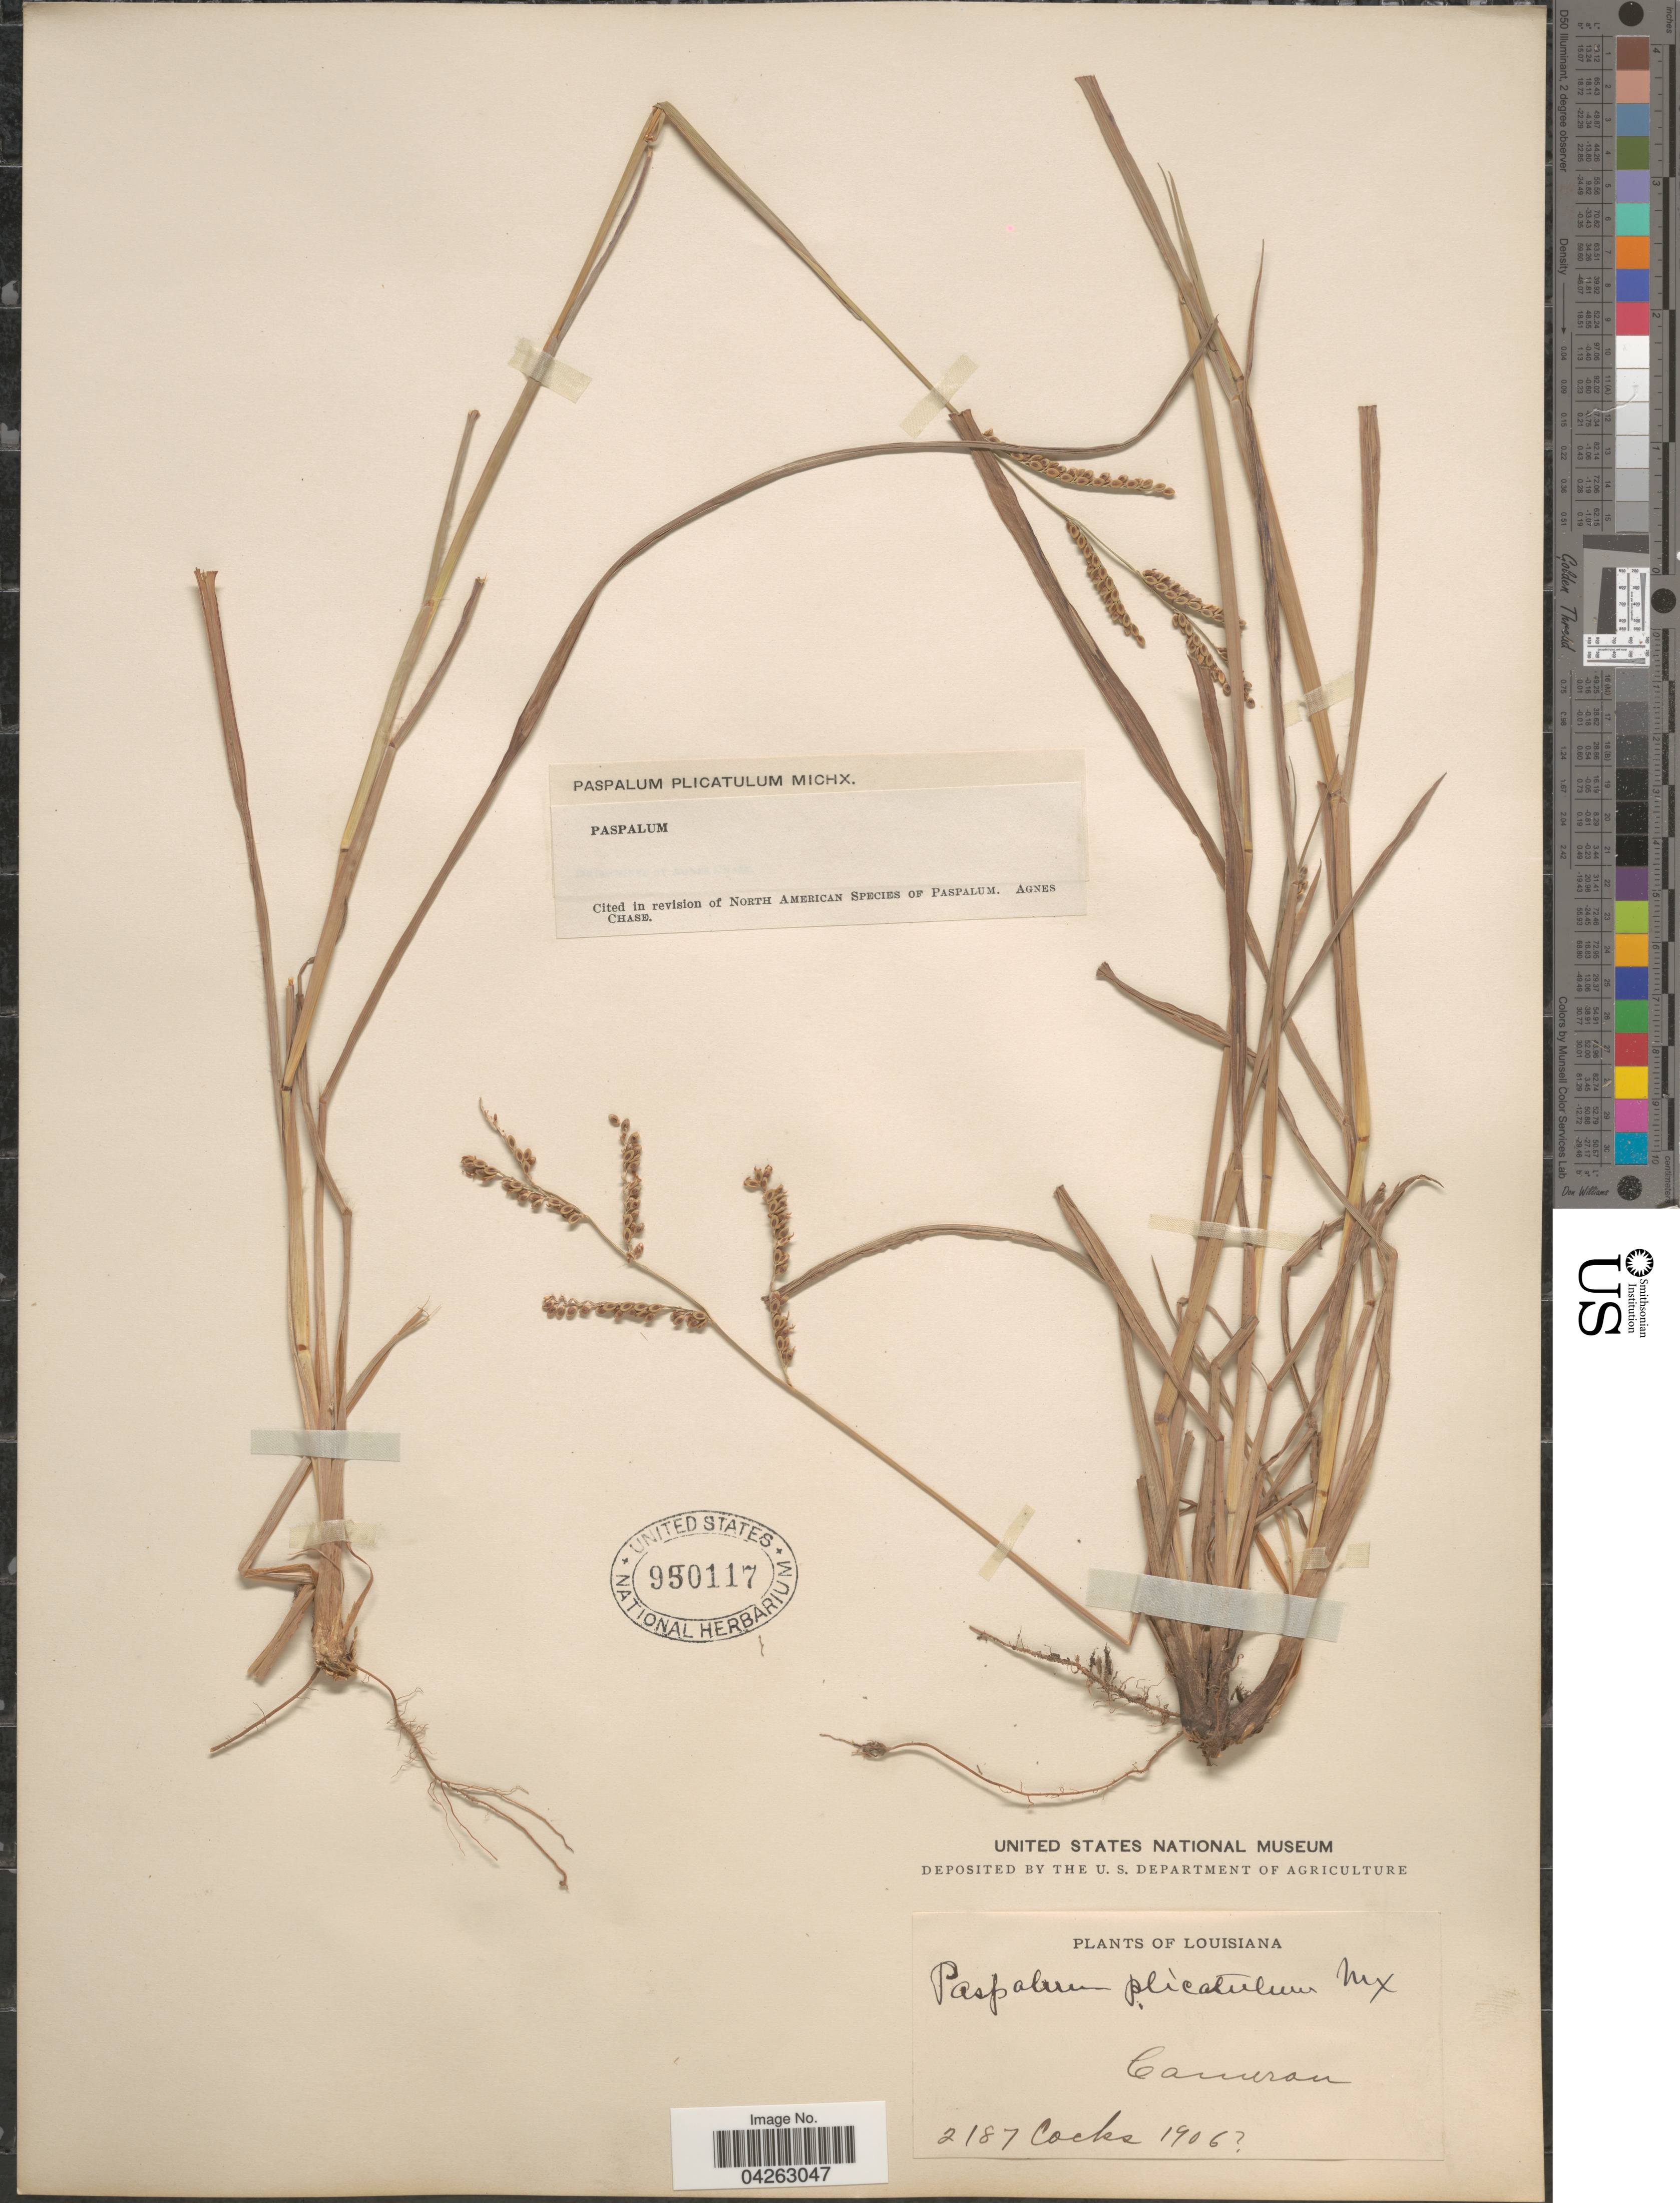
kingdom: Plantae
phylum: Tracheophyta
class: Liliopsida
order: Poales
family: Poaceae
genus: Paspalum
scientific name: Paspalum plicatulum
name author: Michx.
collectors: Cocks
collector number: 2187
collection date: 1906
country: United States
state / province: Louisiana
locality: Cameron.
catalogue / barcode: US 950117